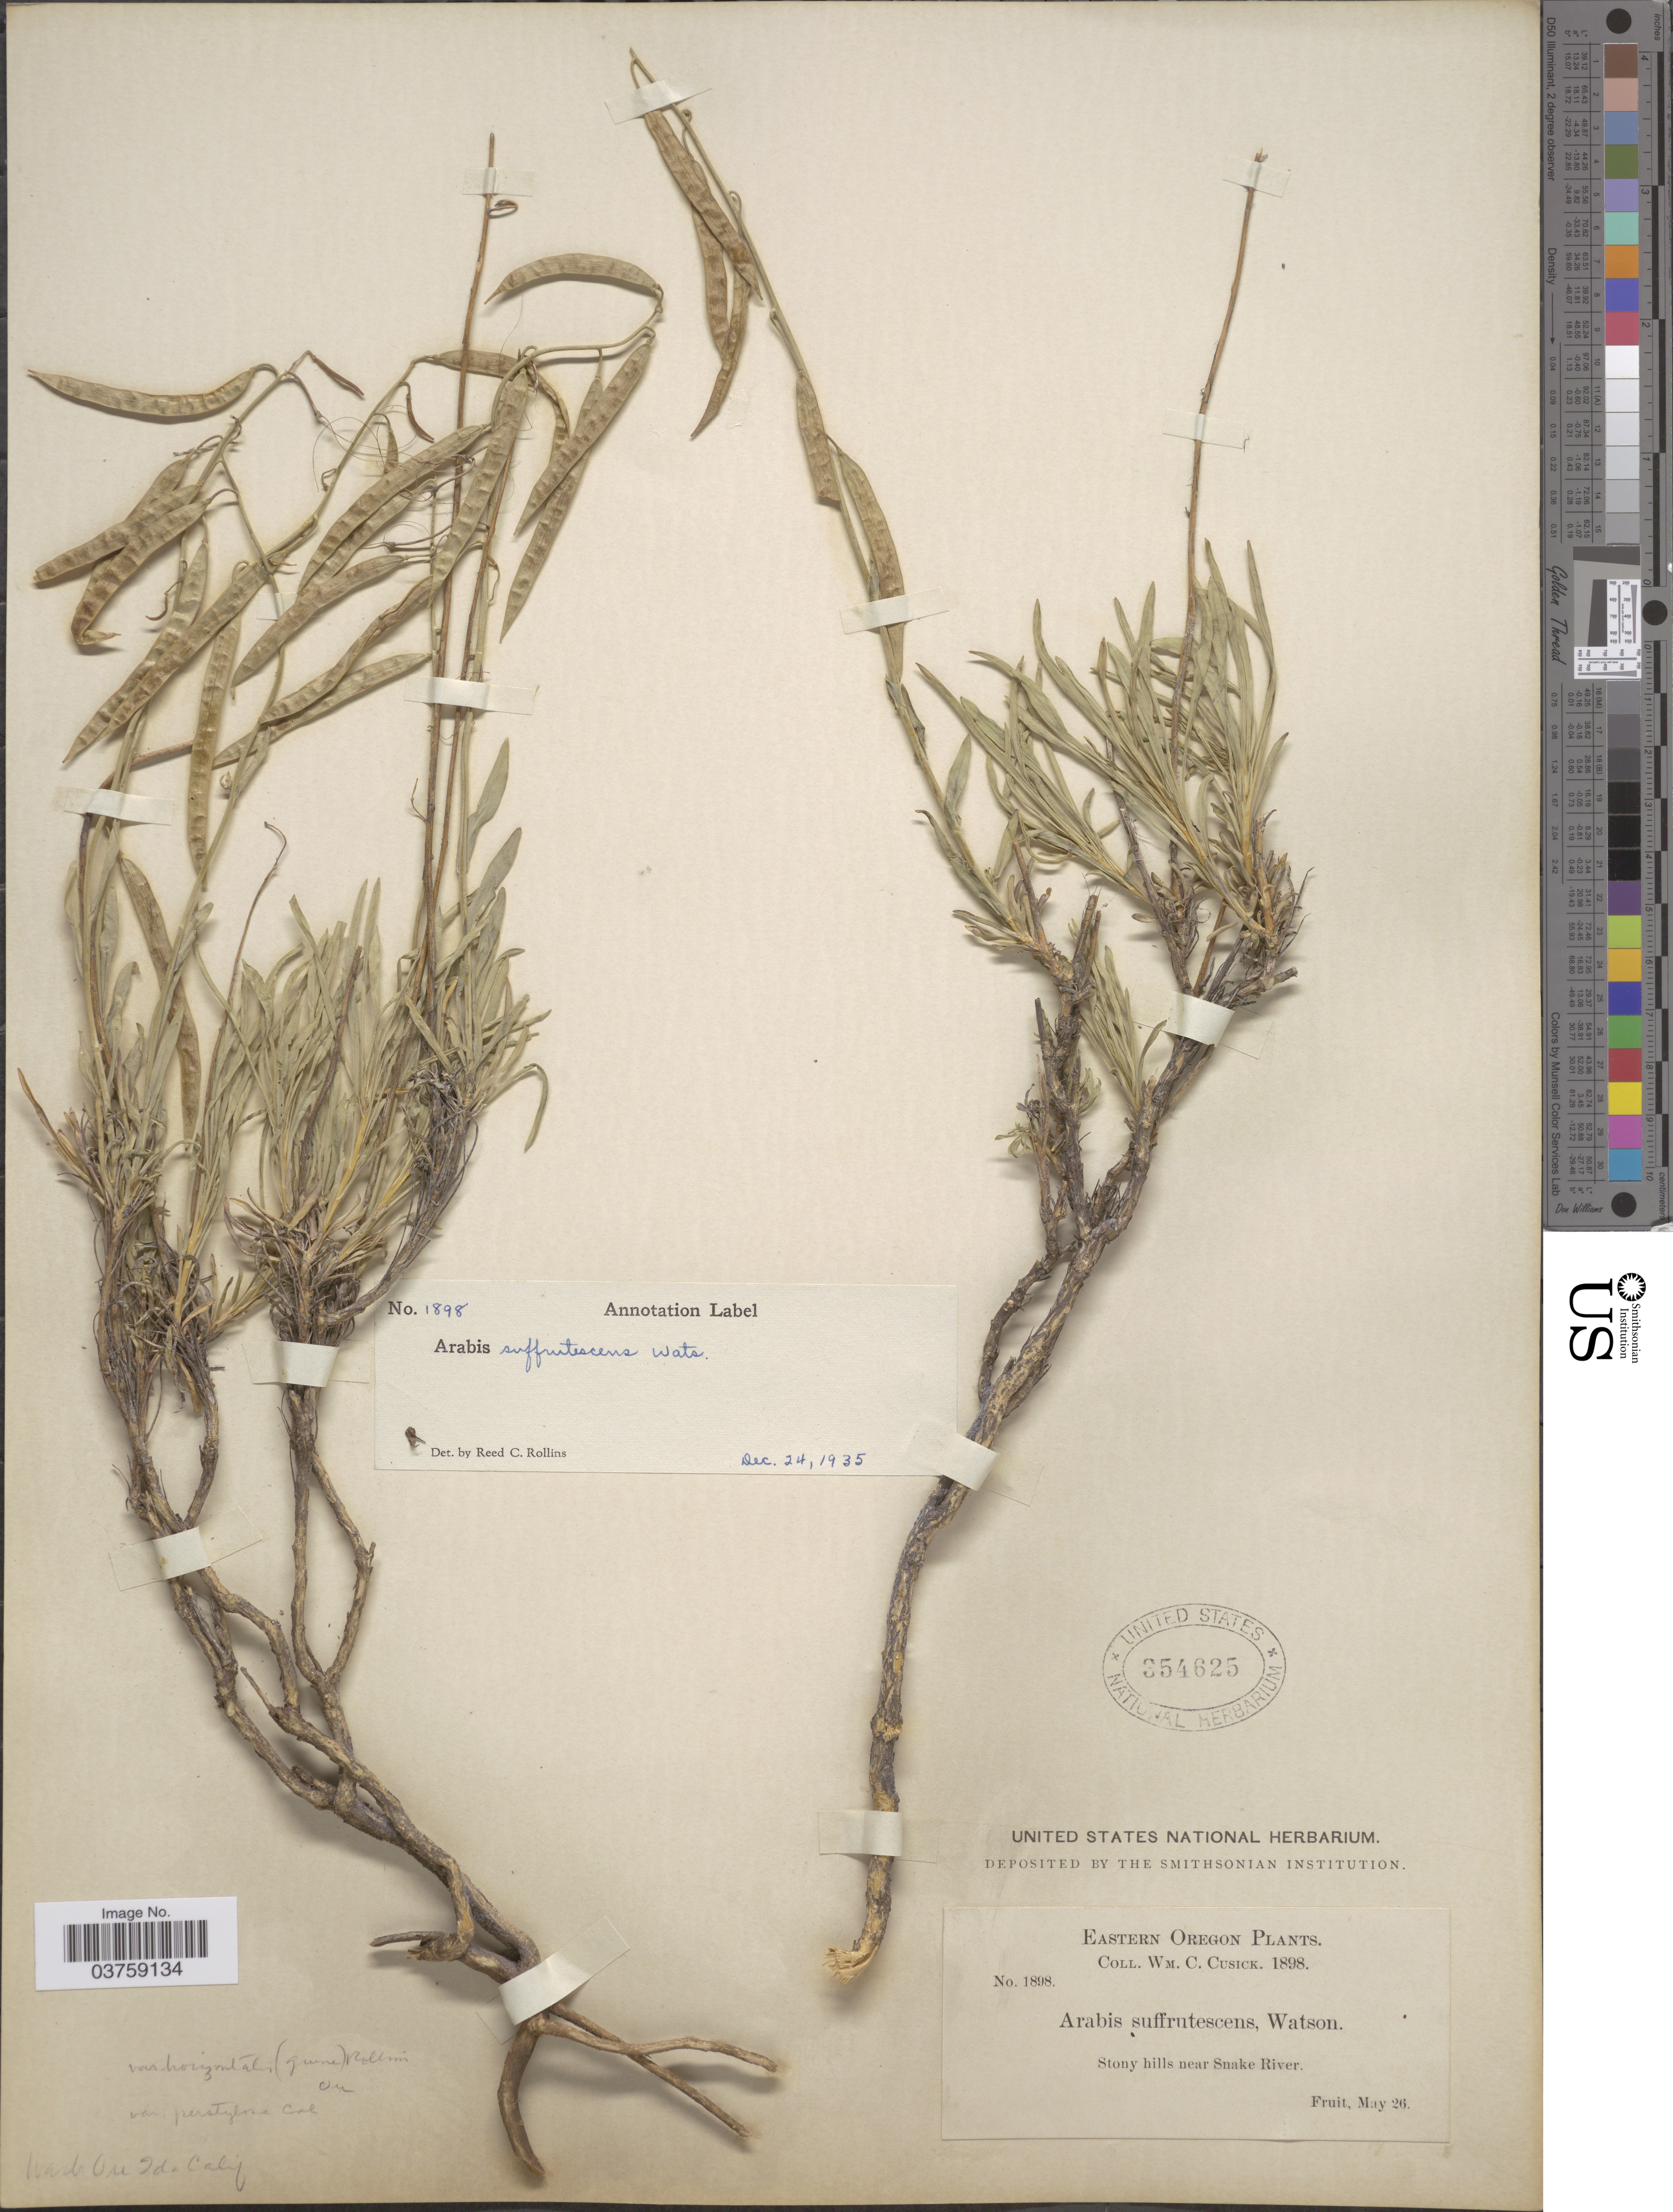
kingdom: Plantae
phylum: Tracheophyta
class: Magnoliopsida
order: Brassicales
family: Brassicaceae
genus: Arabis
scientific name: Arabis suffrutescens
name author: S. Watson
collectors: W. C. Cusick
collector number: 1898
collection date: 1898-05-26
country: United States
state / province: Oregon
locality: Eastern Oregon. Stony hills near Snake River.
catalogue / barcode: US 354625